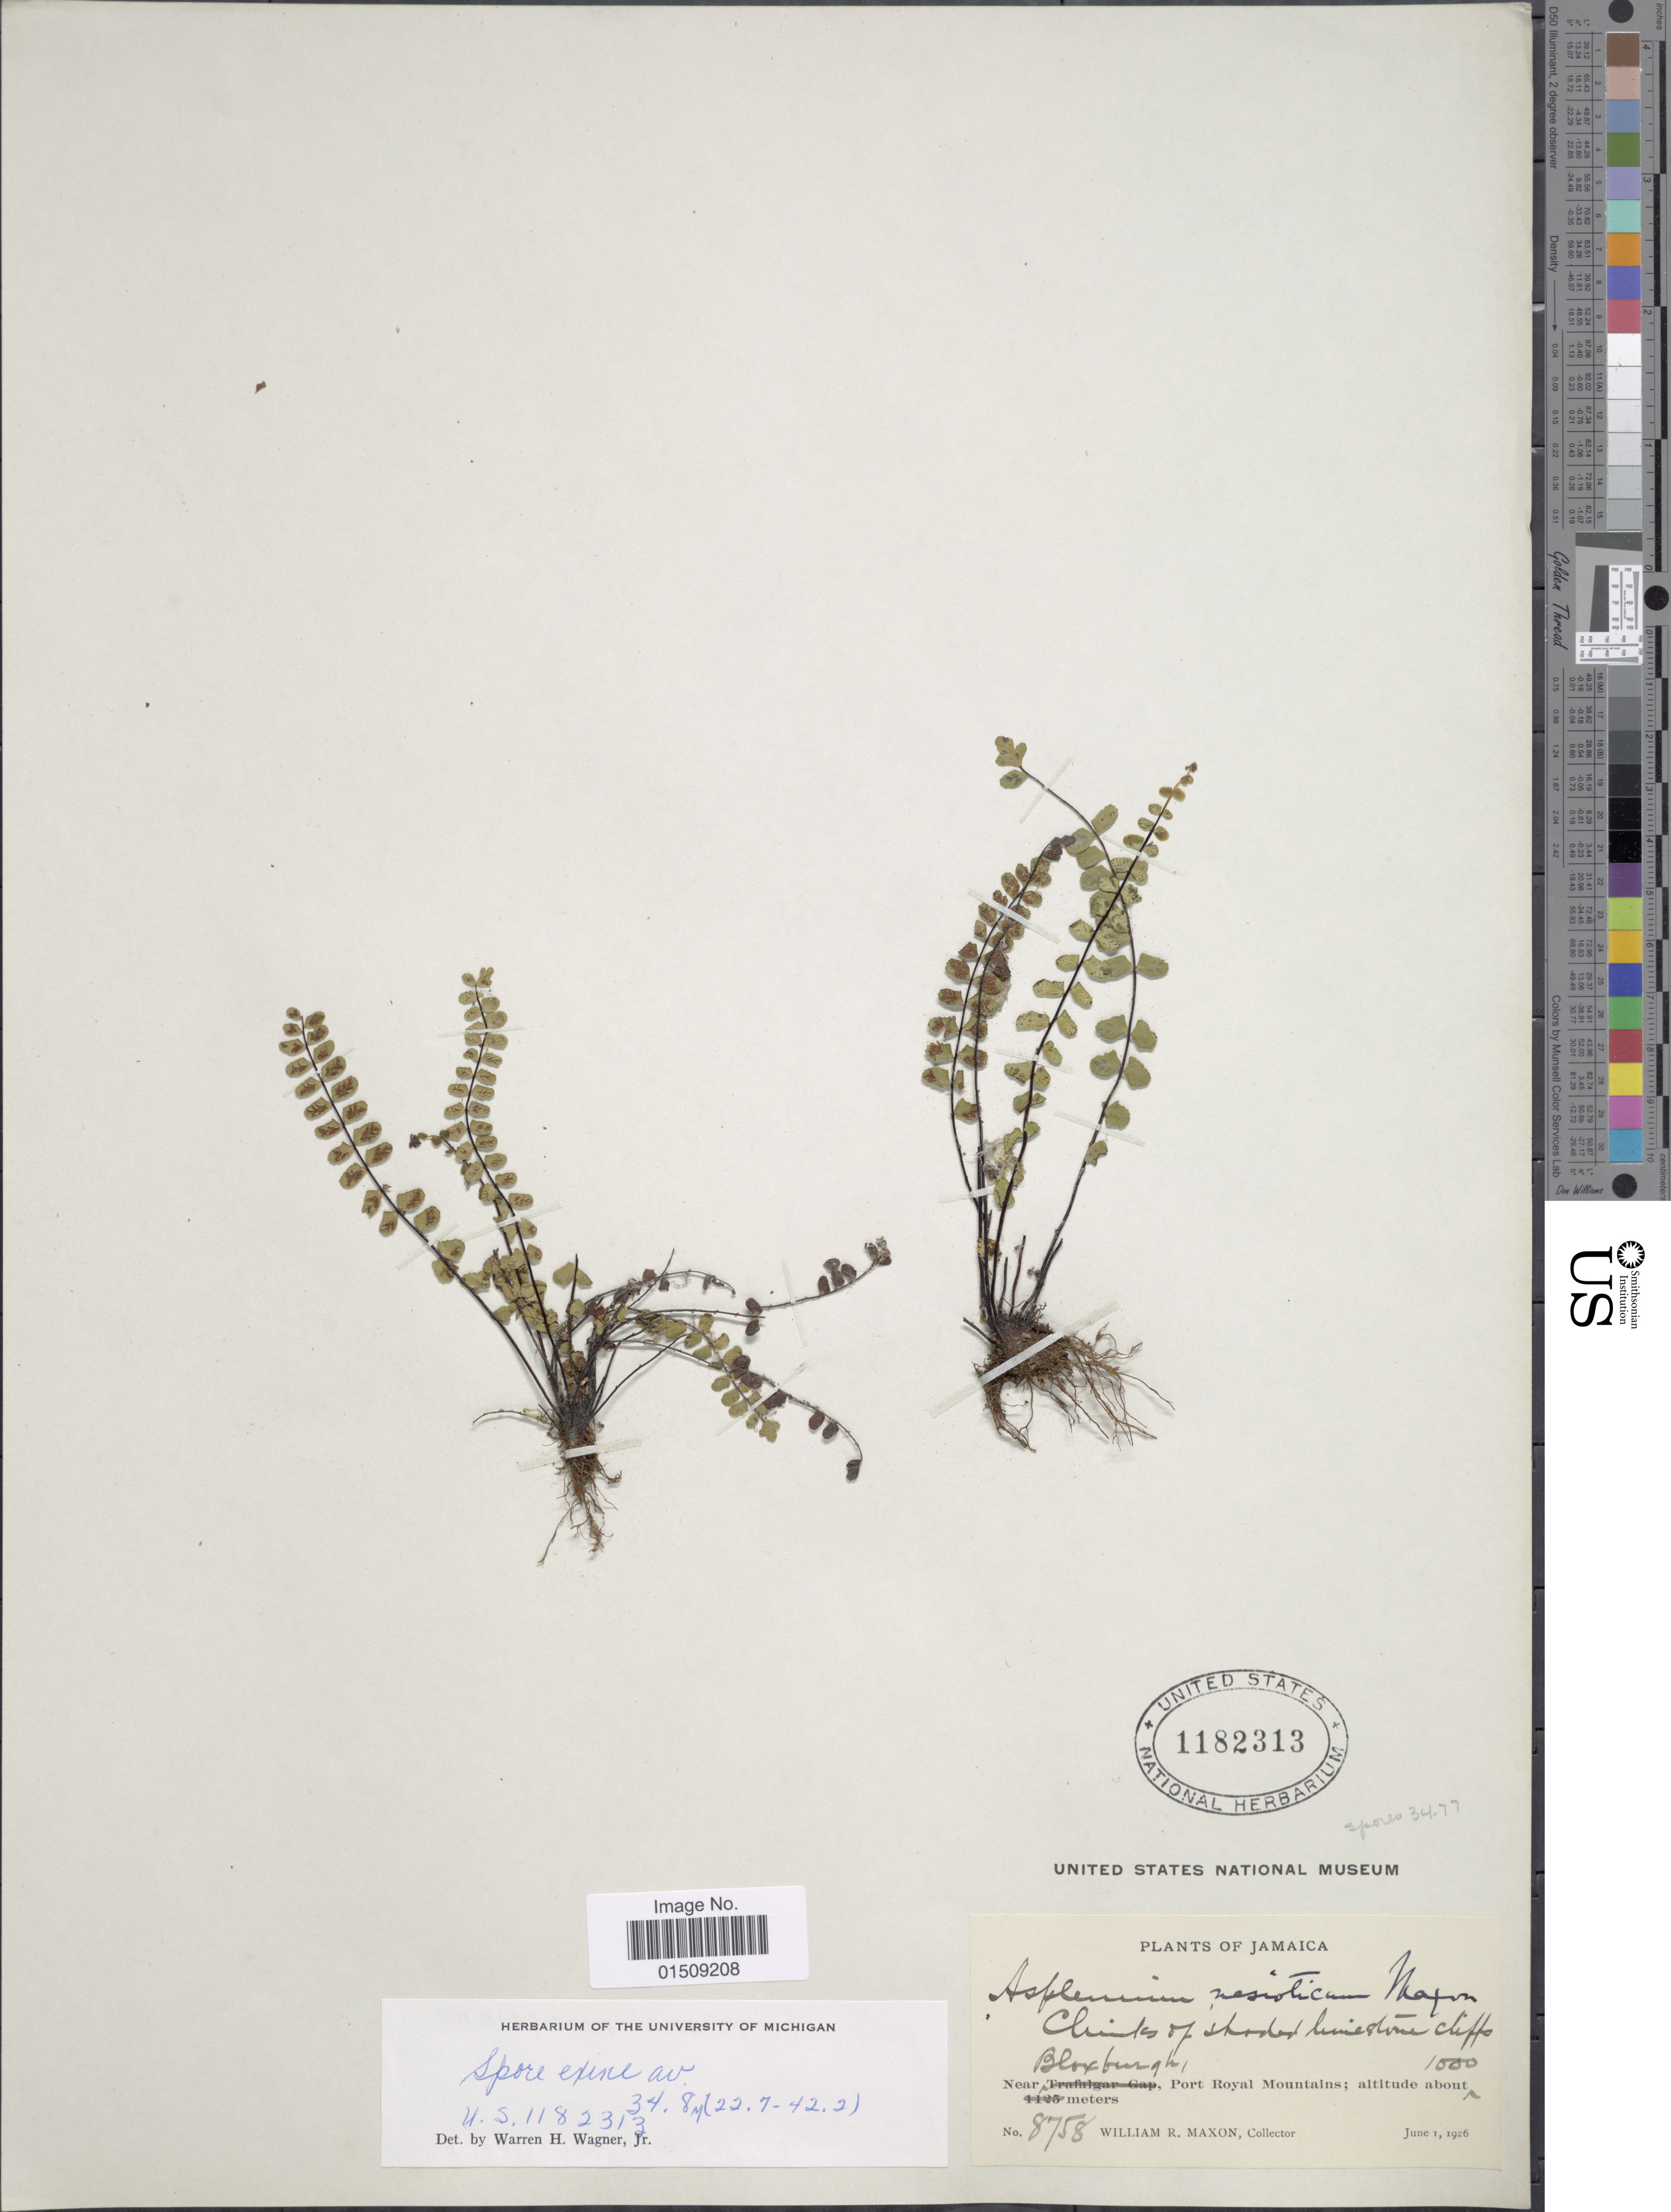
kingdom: Plantae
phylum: Tracheophyta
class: Polypodiopsida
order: Polypodiales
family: Aspleniaceae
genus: Asplenium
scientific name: Asplenium nesioticum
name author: Maxon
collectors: W. R. Maxon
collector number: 8758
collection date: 1926-06-01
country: Jamaica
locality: Near Bloxburgh, Port Royal Mountains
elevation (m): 1000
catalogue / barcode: US 1182313